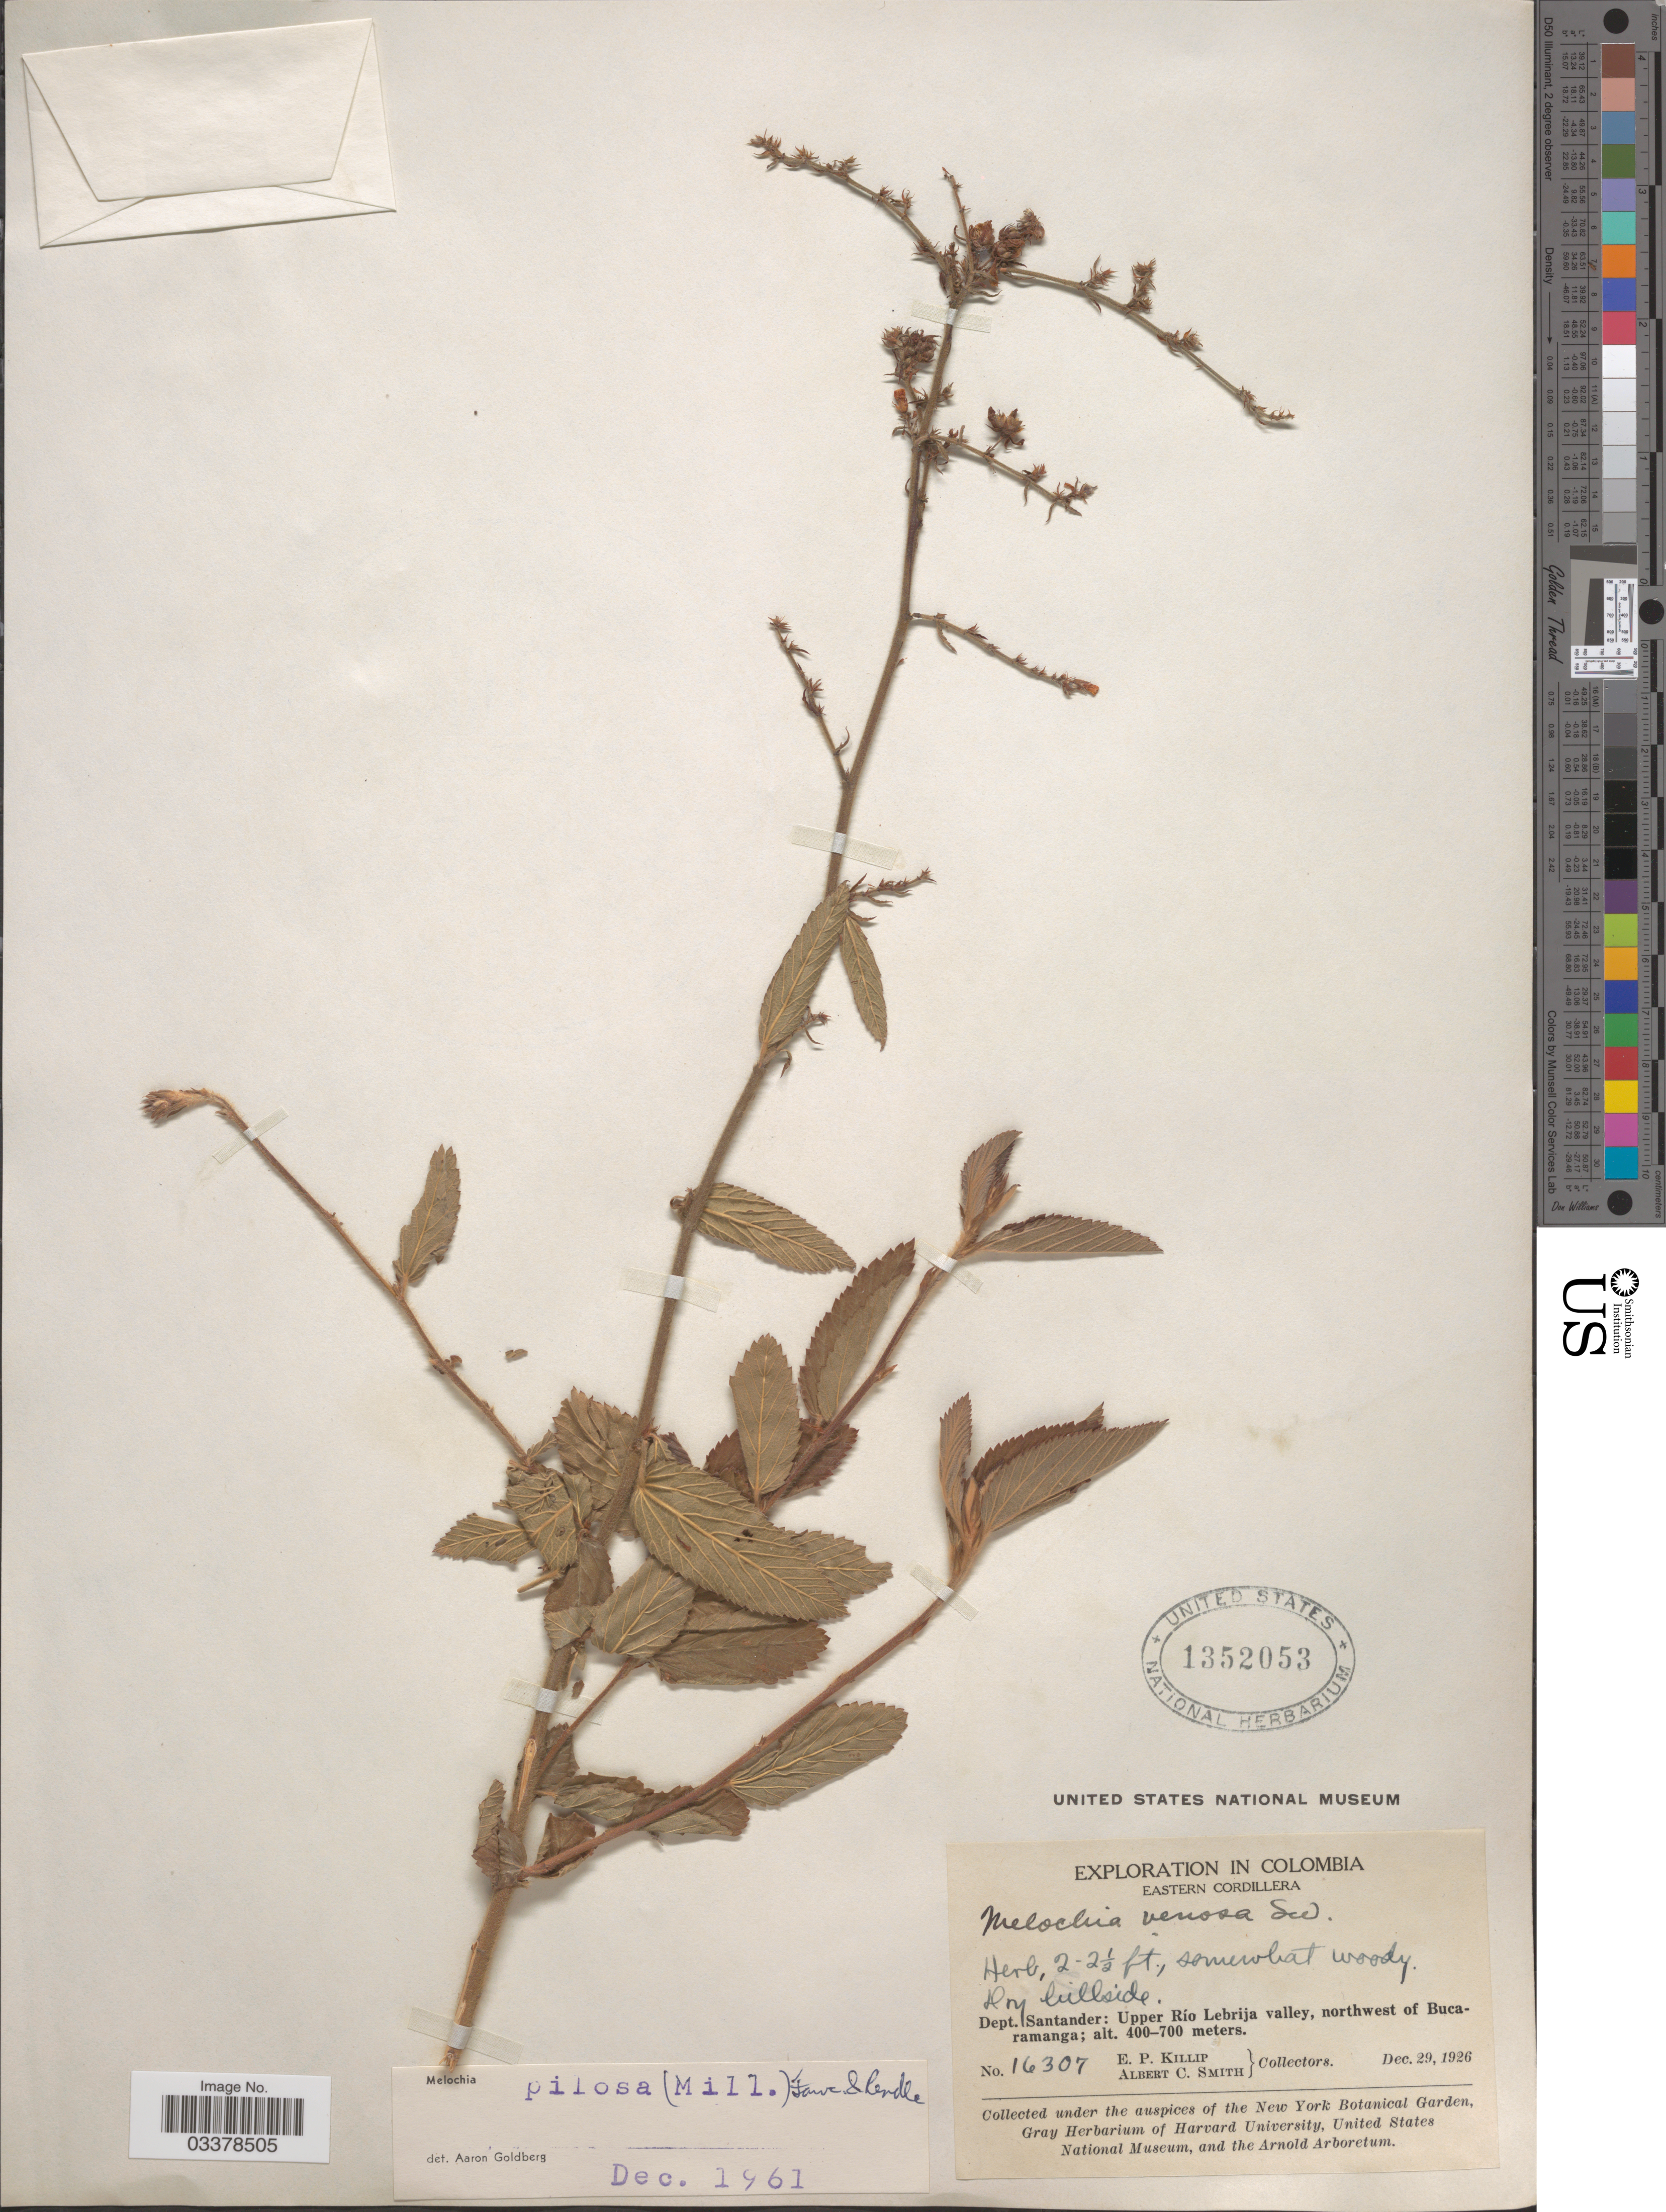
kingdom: Plantae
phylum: Tracheophyta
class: Magnoliopsida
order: Malvales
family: Malvaceae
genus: Melochia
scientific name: Melochia pilosa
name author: (Mill.) Fawc. & Rendle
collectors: E. P. Killip & A. C. Smith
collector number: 16307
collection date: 1926-12-29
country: Colombia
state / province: Santander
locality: Eastern Cordillera. Dept. Santander: Upper Río Lebrija valley, northwest of Bucaramanga.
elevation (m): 400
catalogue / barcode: US 1352053